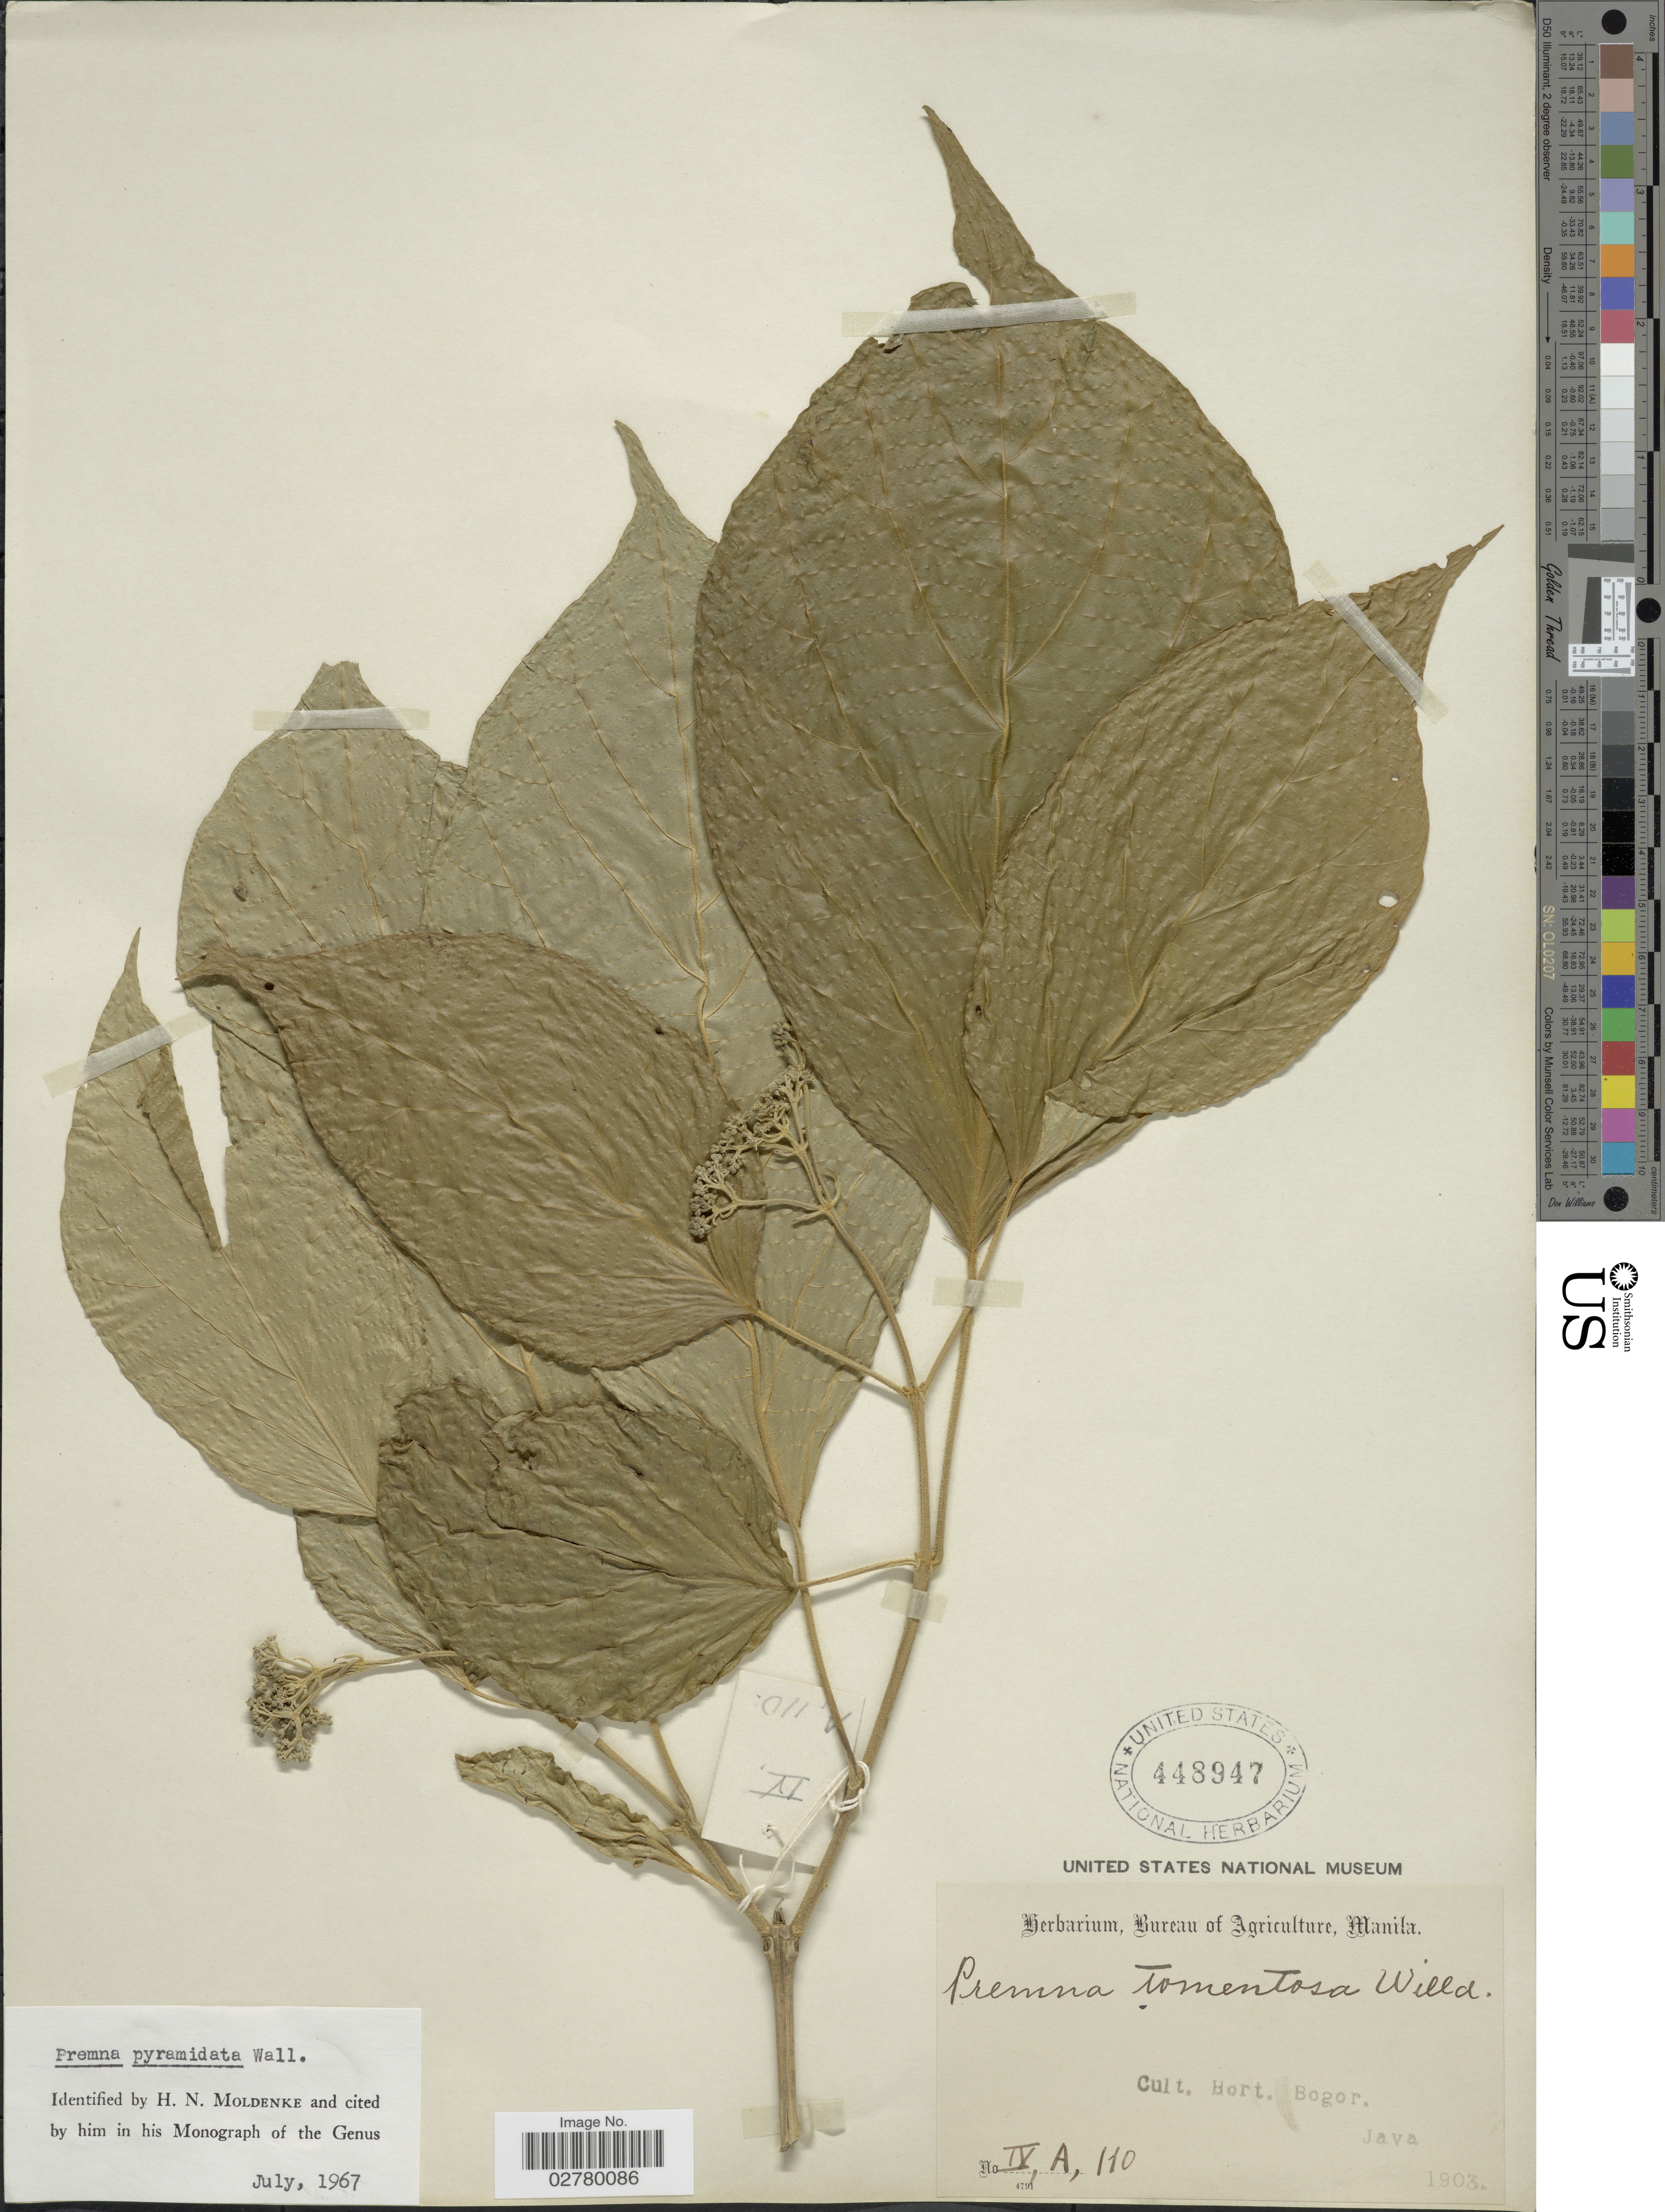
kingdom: Plantae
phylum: Tracheophyta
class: Magnoliopsida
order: Lamiales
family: Lamiaceae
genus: Premna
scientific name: Premna pyramidata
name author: Wall. ex Schauer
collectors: Ex herb. Bureau of Agriculture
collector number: IV,A,110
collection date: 1903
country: Indonesia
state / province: Java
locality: Cult. Hort. Bogor.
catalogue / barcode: US 448947